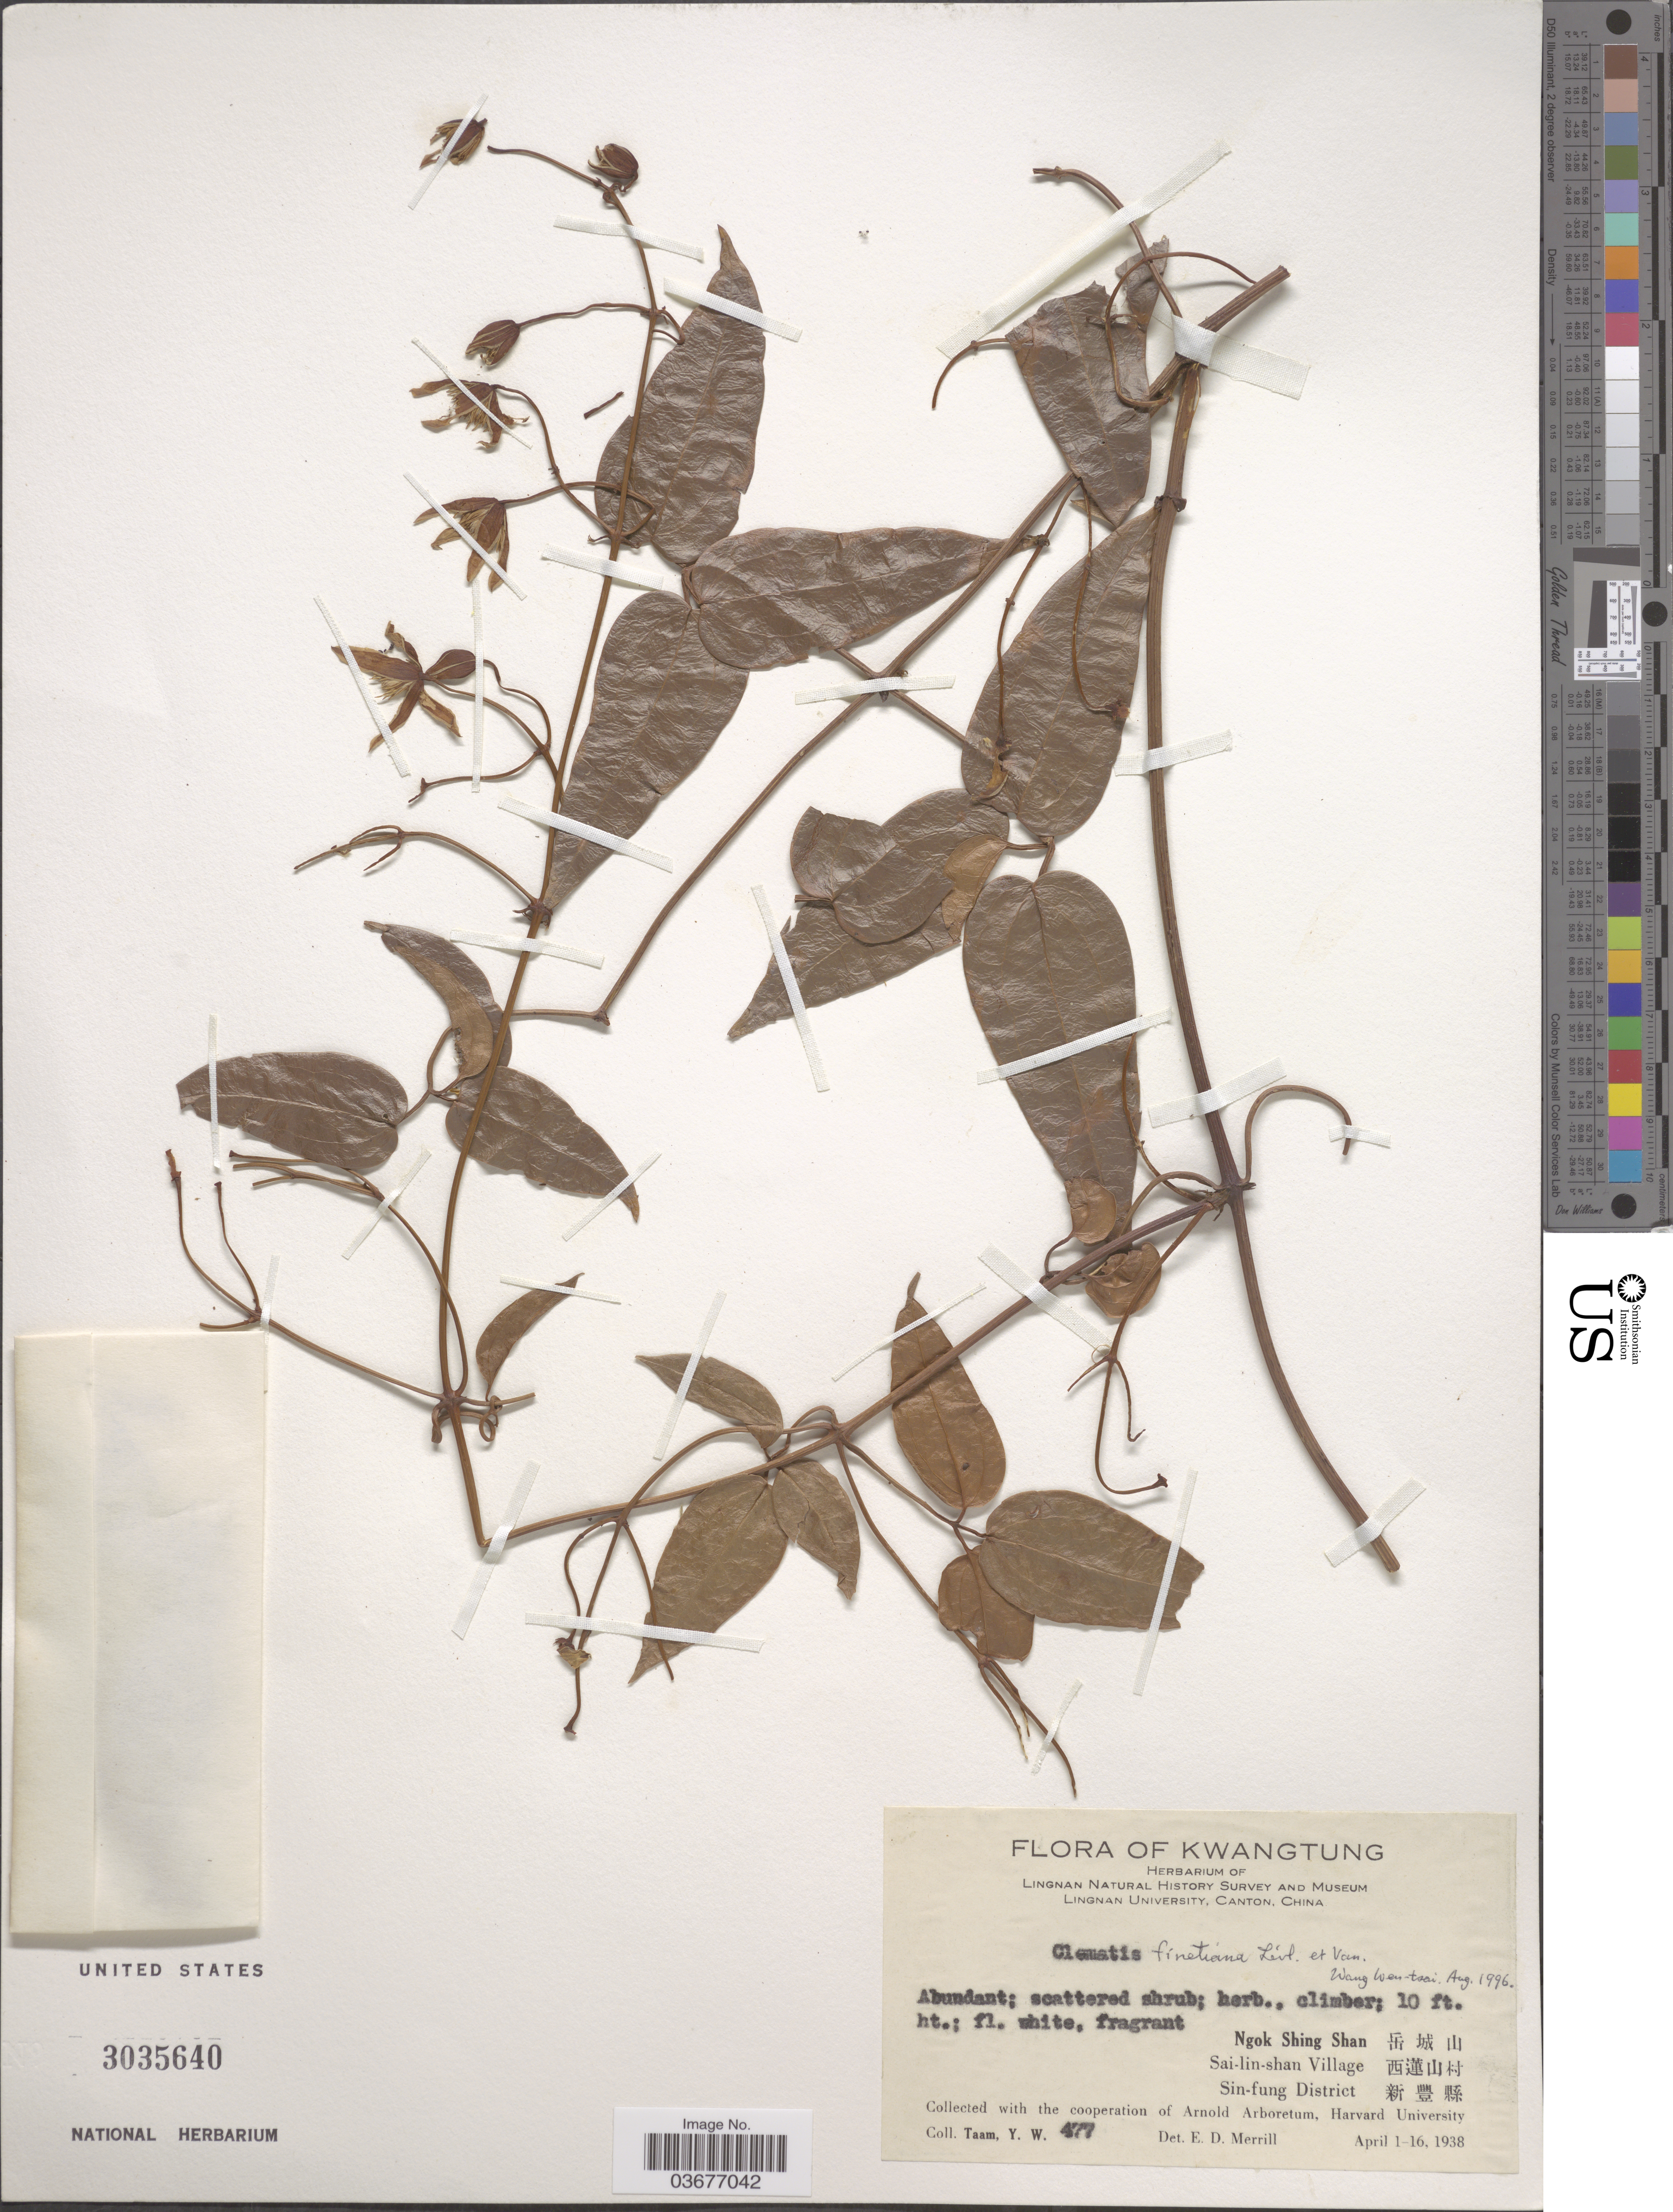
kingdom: Plantae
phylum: Tracheophyta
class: Magnoliopsida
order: Ranunculales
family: Ranunculaceae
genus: Clematis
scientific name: Clematis finetiana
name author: H. Lév. & Vaniot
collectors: Y. W. Taam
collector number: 477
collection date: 1938-04-01/1938-04-16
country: China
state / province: Guangdong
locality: Kwangtung. Ngok Shing Shan X. Sai-lin-shan Village X. Sin-fung District X.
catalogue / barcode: US 3035640